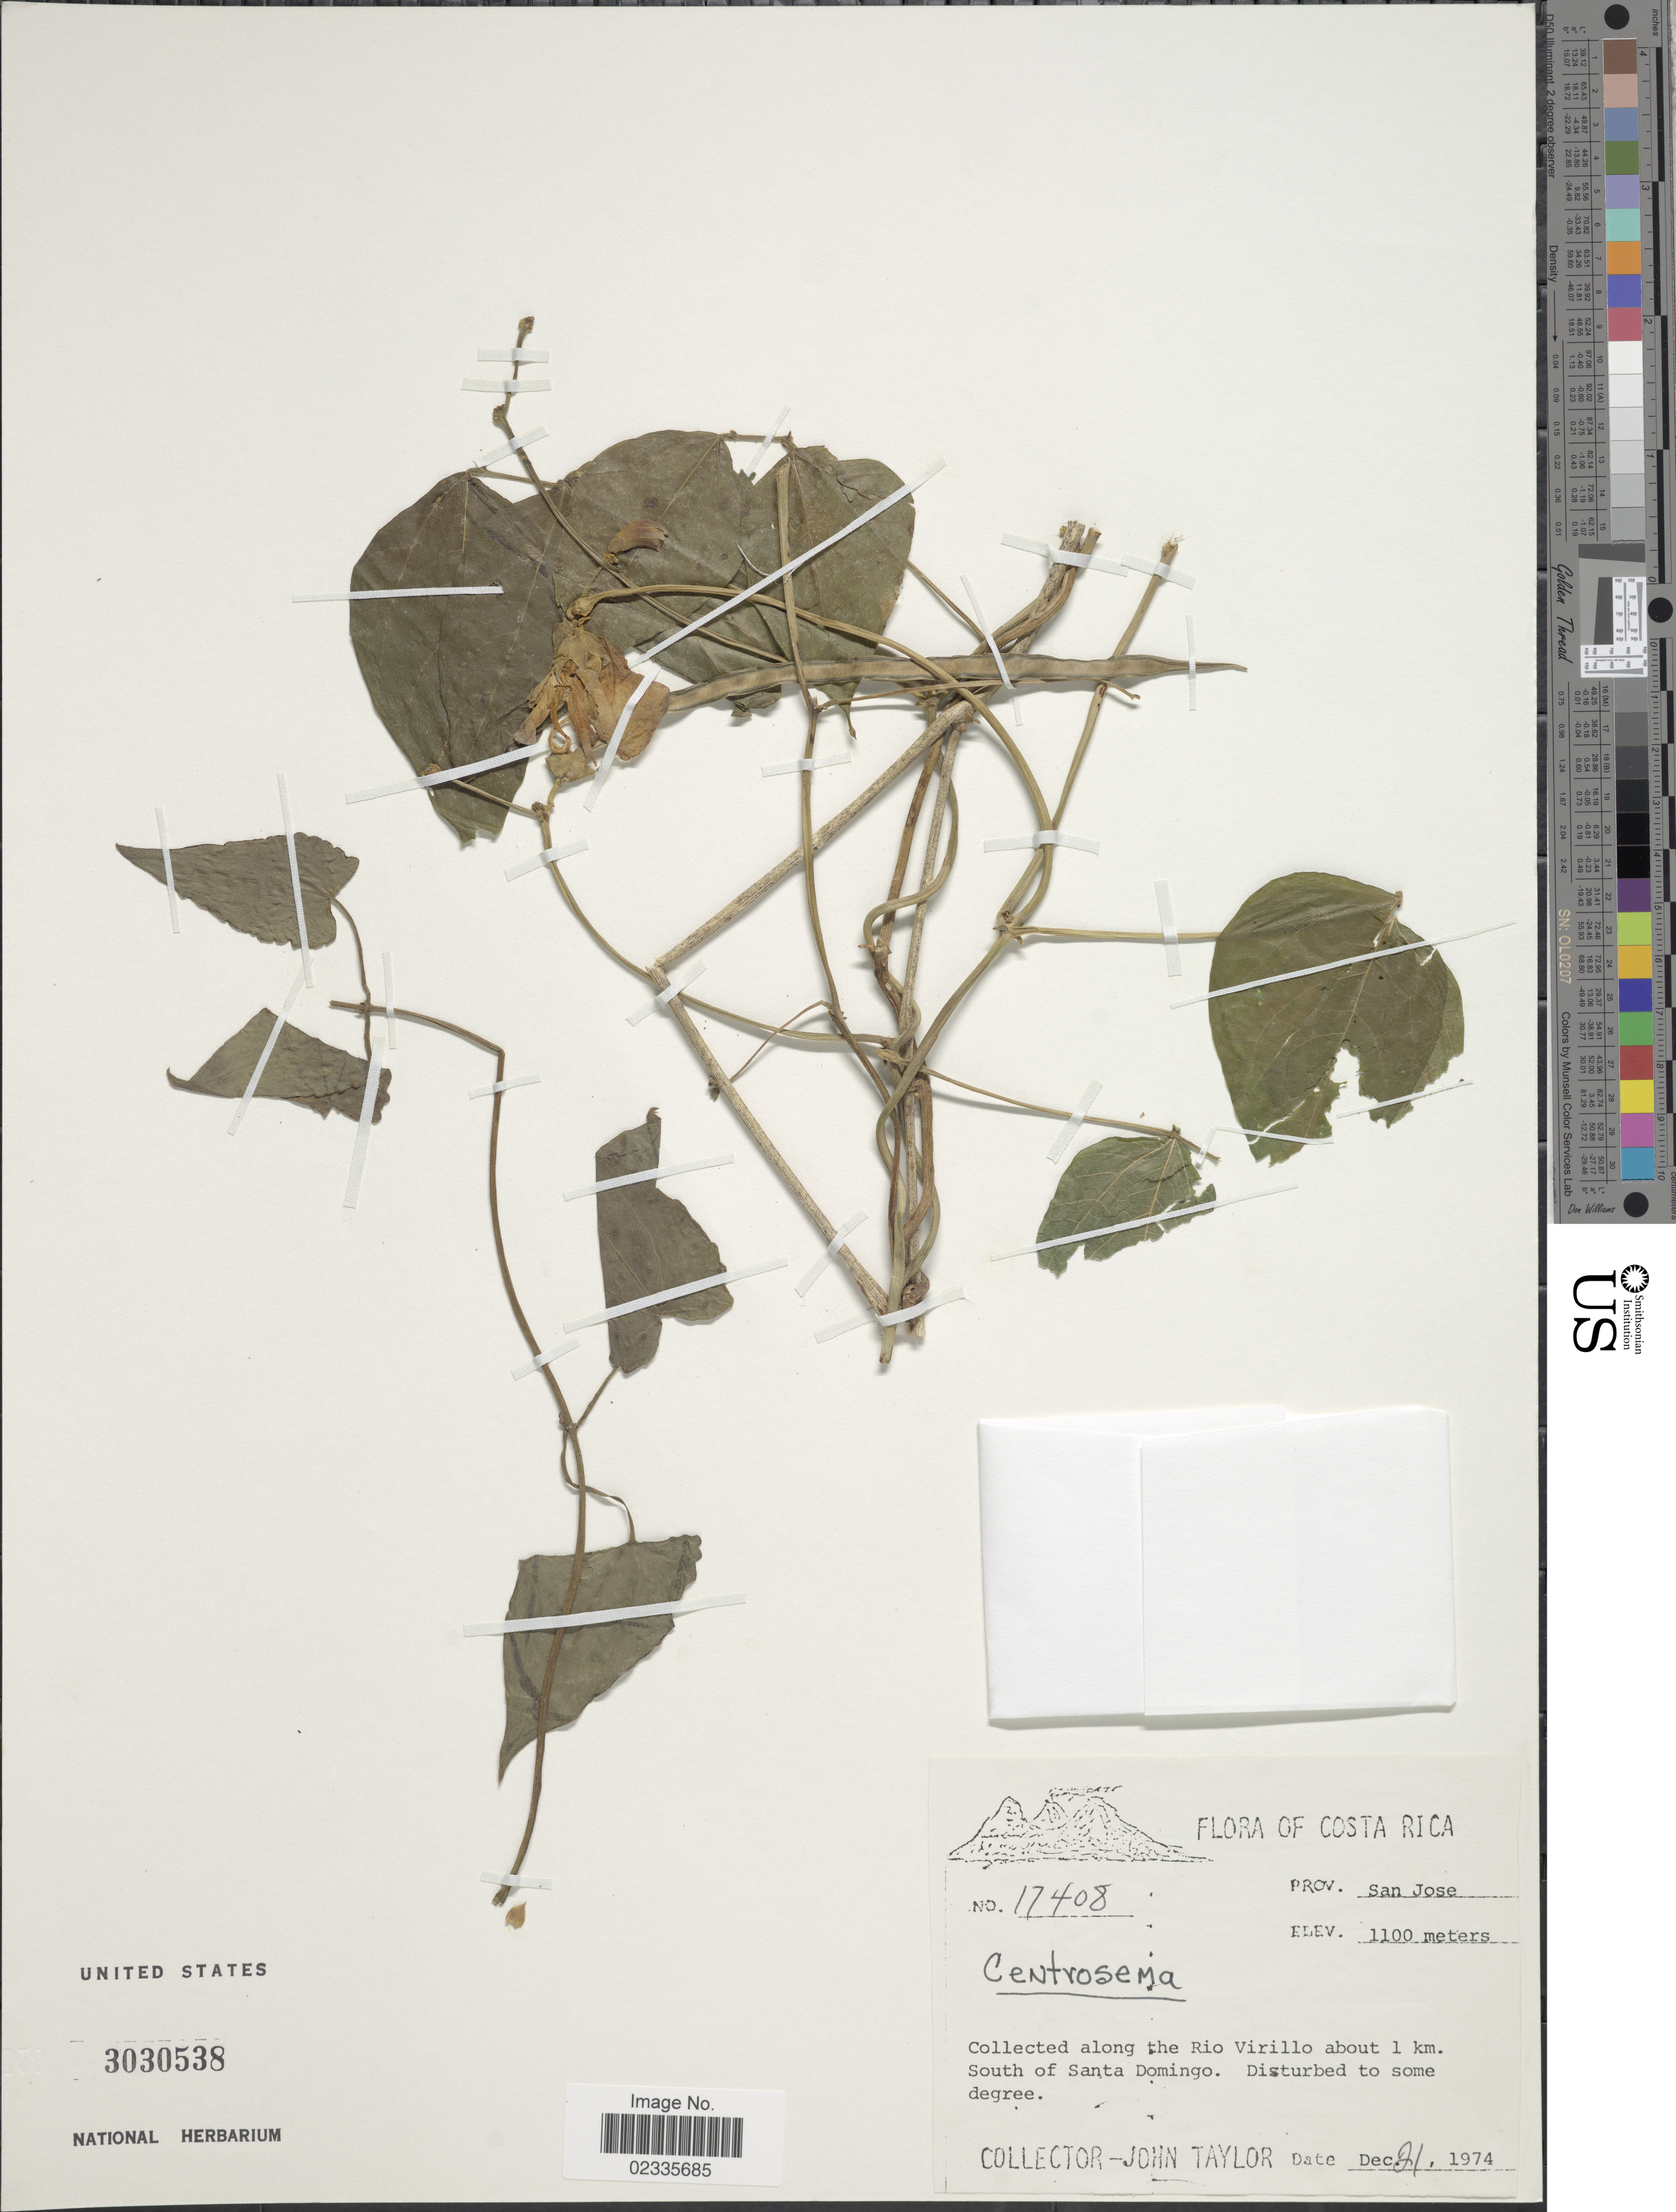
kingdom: Plantae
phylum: Tracheophyta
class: Magnoliopsida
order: Fabales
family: Fabaceae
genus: Centrosema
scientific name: Centrosema sp.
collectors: J. Taylor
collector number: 17408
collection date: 1974-12-21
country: Costa Rica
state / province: San José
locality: Along the Rio Virillo about 1 km. South of Santa Domingo.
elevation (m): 1100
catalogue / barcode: US 3030538